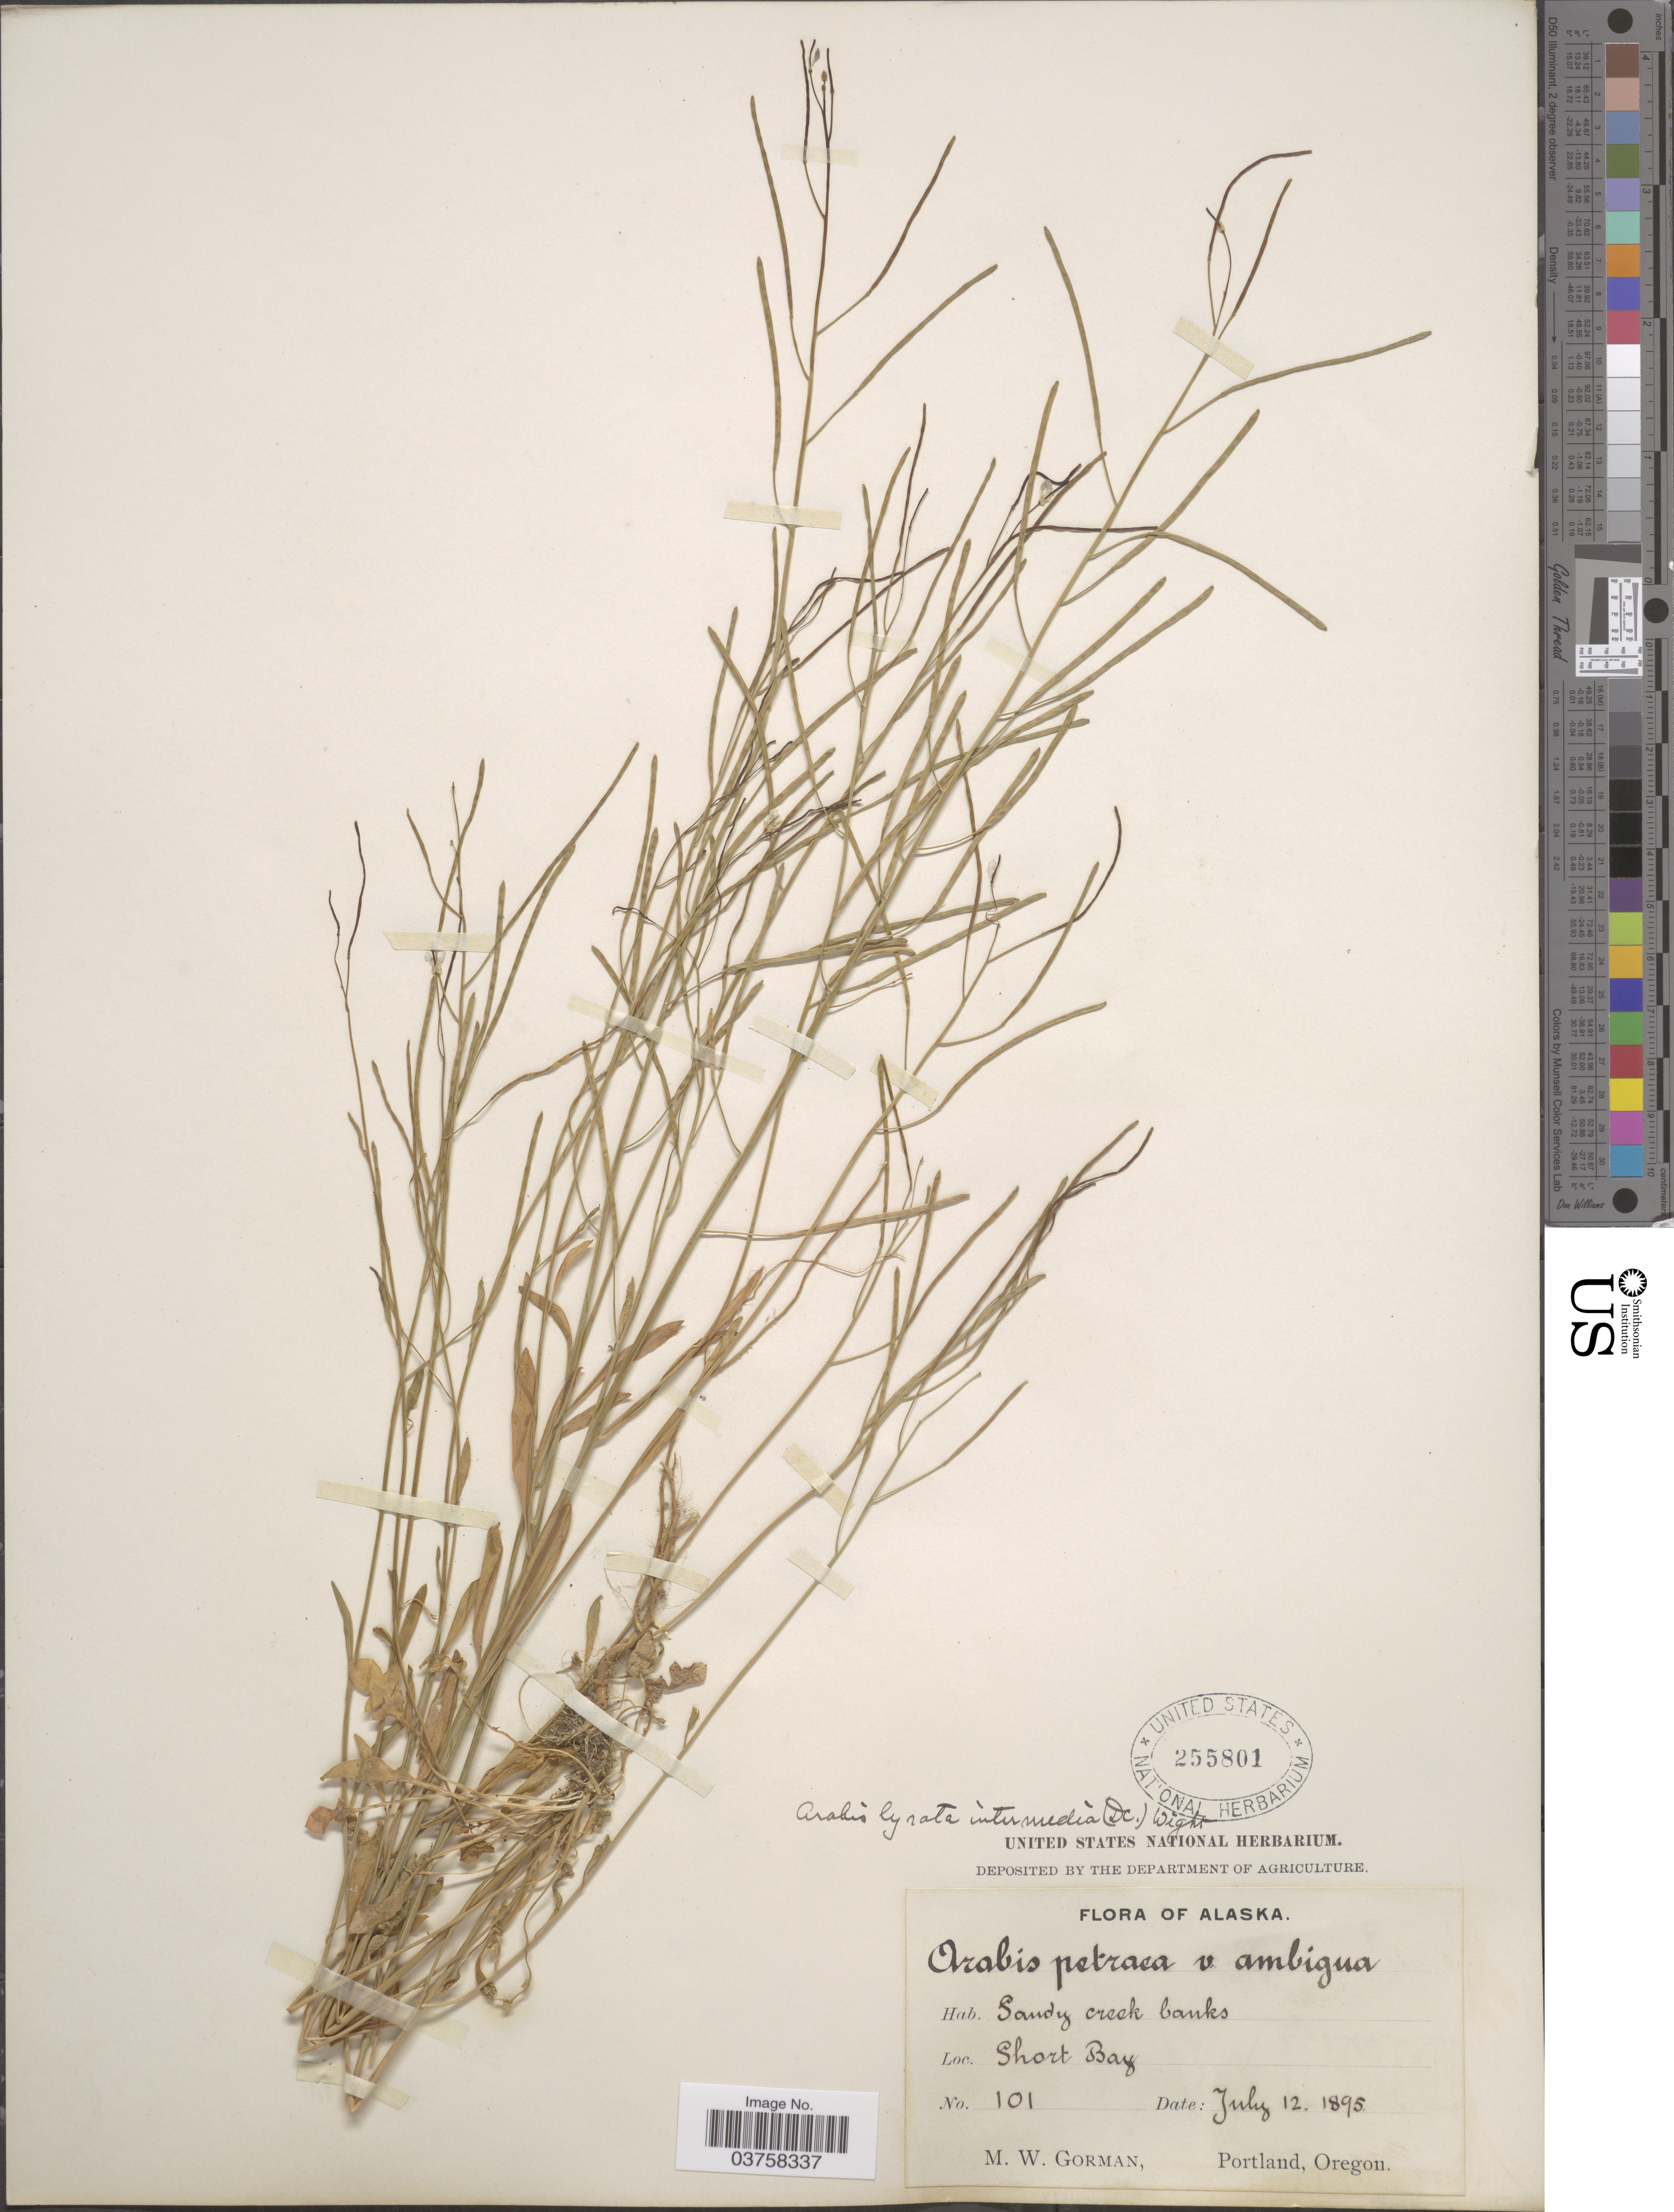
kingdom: Plantae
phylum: Tracheophyta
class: Magnoliopsida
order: Brassicales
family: Brassicaceae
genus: Arabidopsis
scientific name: Arabidopsis lyrata subsp. kamchatica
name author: (Fisch. ex DC.) O'Kane & Al-Shehbaz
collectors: M. W. Gorman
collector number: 101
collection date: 1895-07-12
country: United States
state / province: Alaska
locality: Short Bay.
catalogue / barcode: US 255801